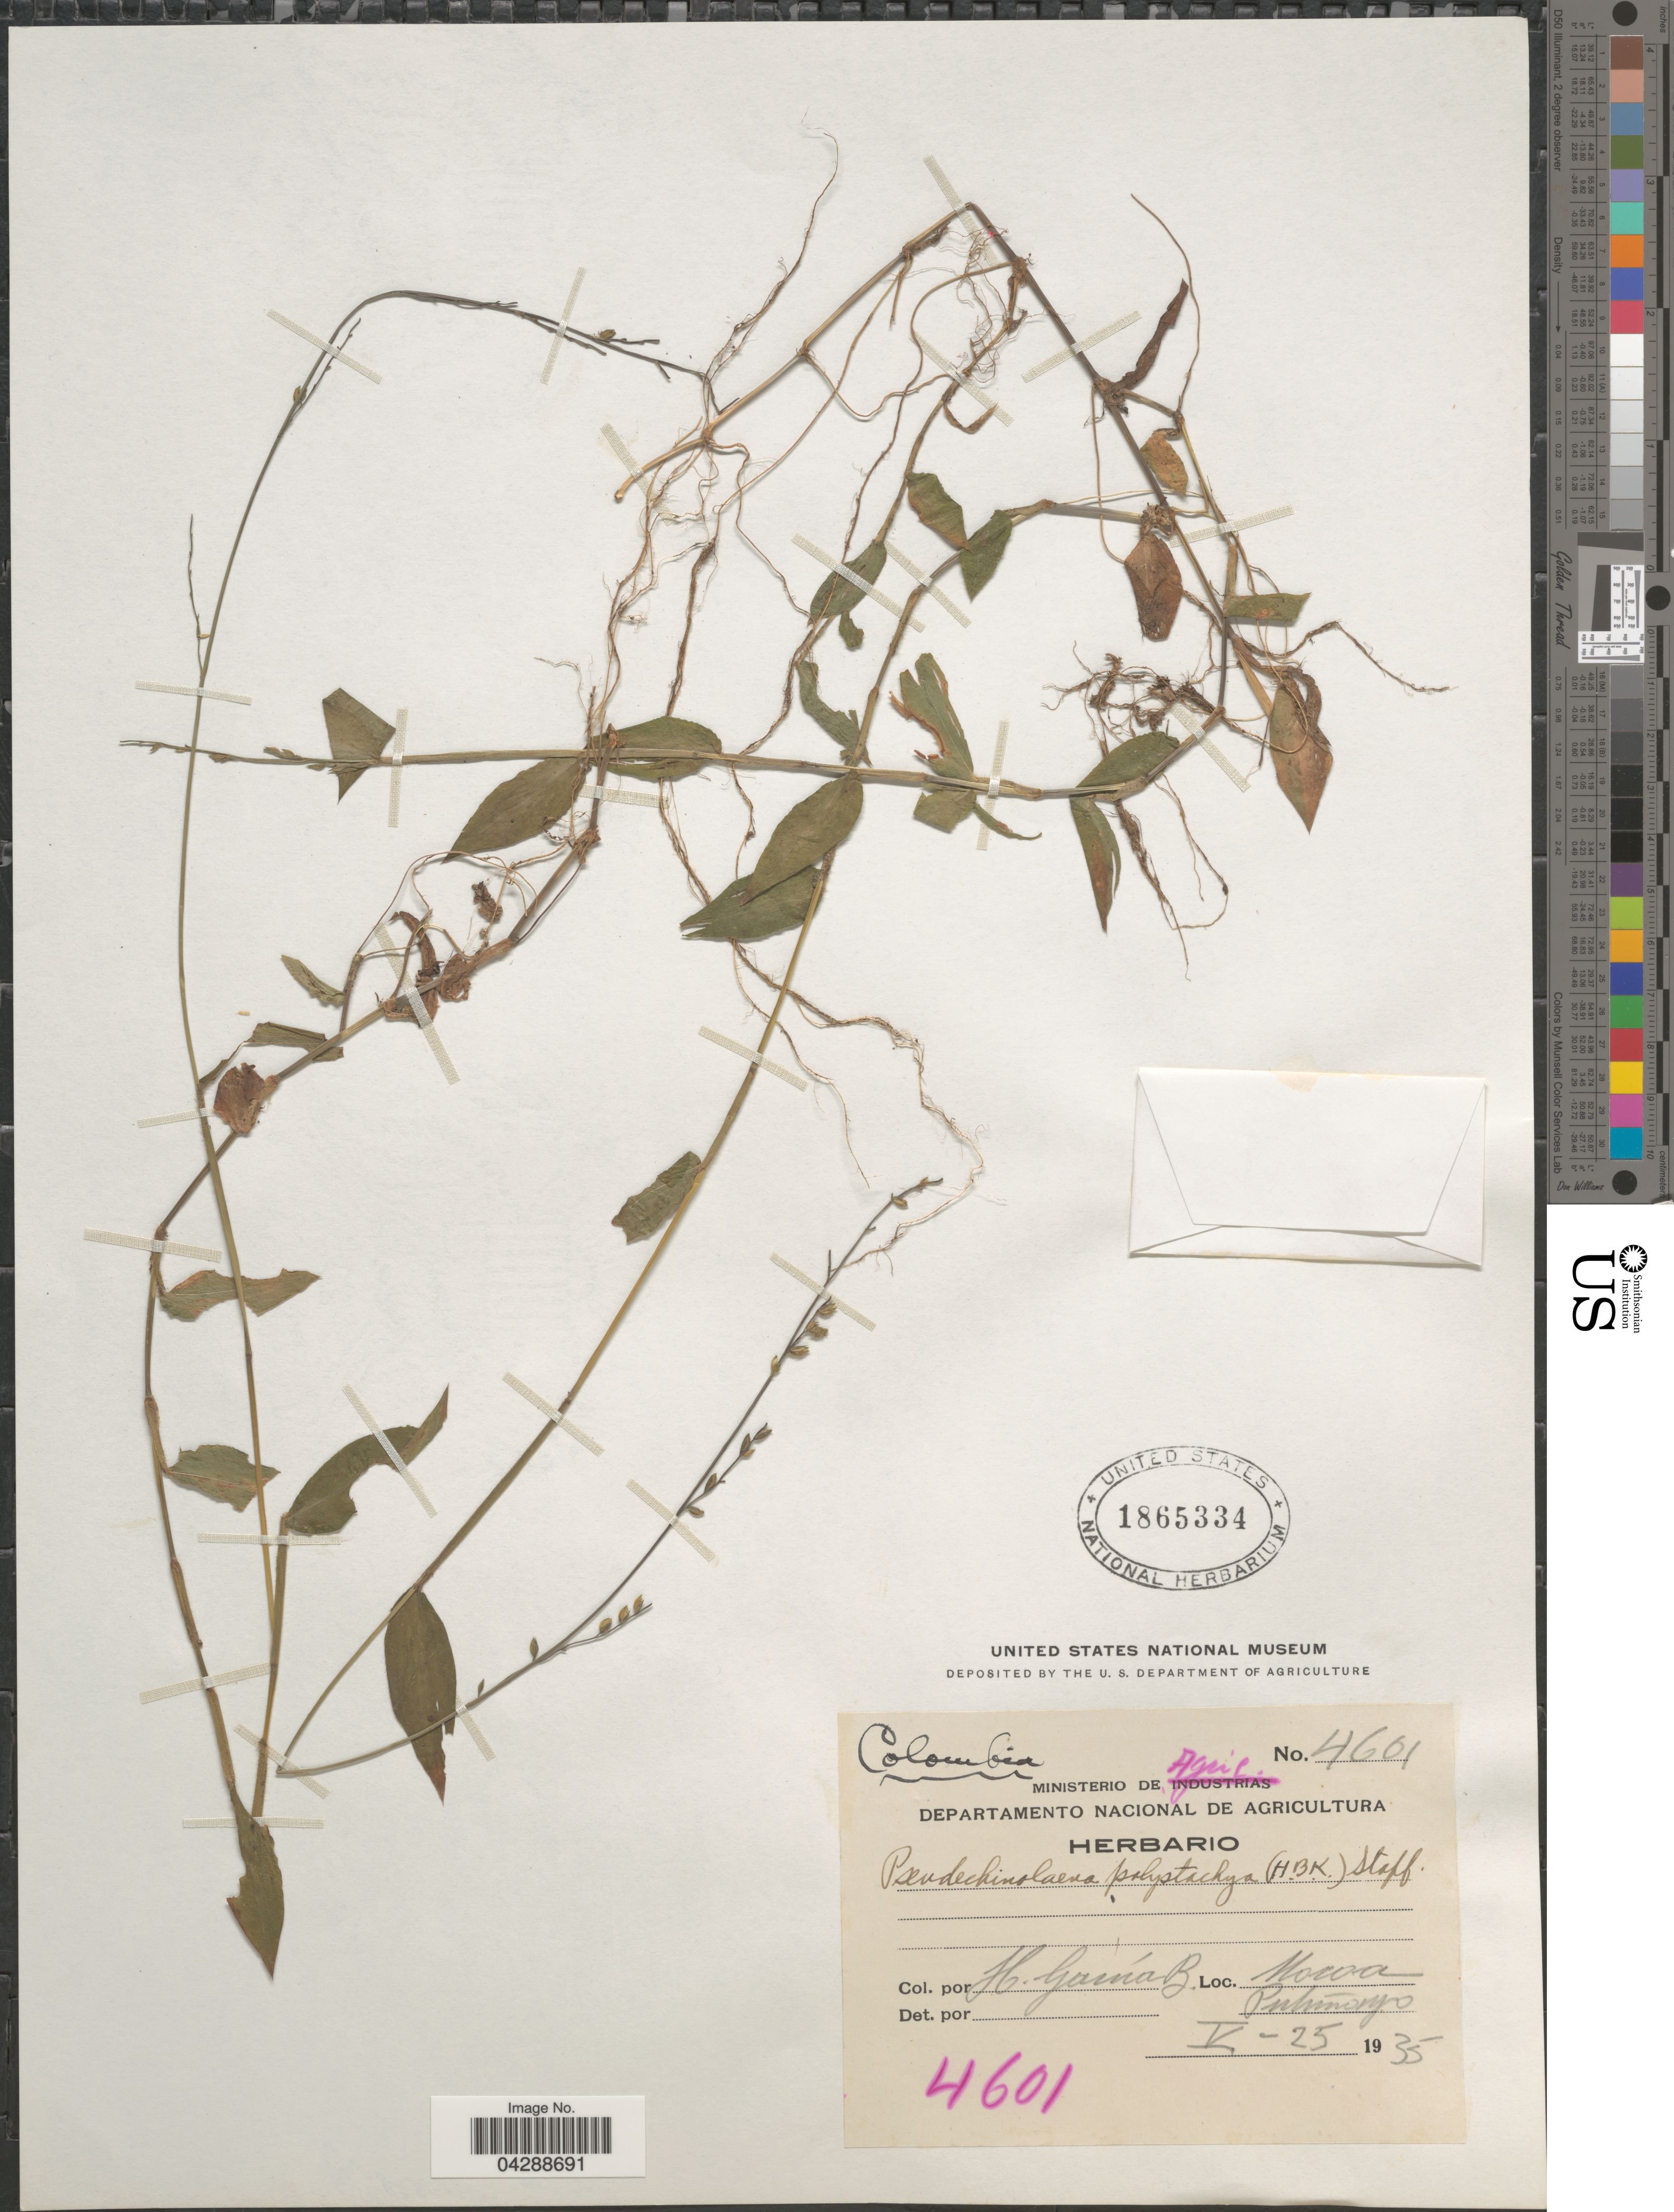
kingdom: Plantae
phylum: Tracheophyta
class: Liliopsida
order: Poales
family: Poaceae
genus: Pseudechinolaena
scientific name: Pseudechinolaena polystachya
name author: (Kunth) Stapf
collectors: H. García B.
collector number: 4601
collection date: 1935-05-25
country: Colombia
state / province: Putumayo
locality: Mocoa.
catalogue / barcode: US 1865334